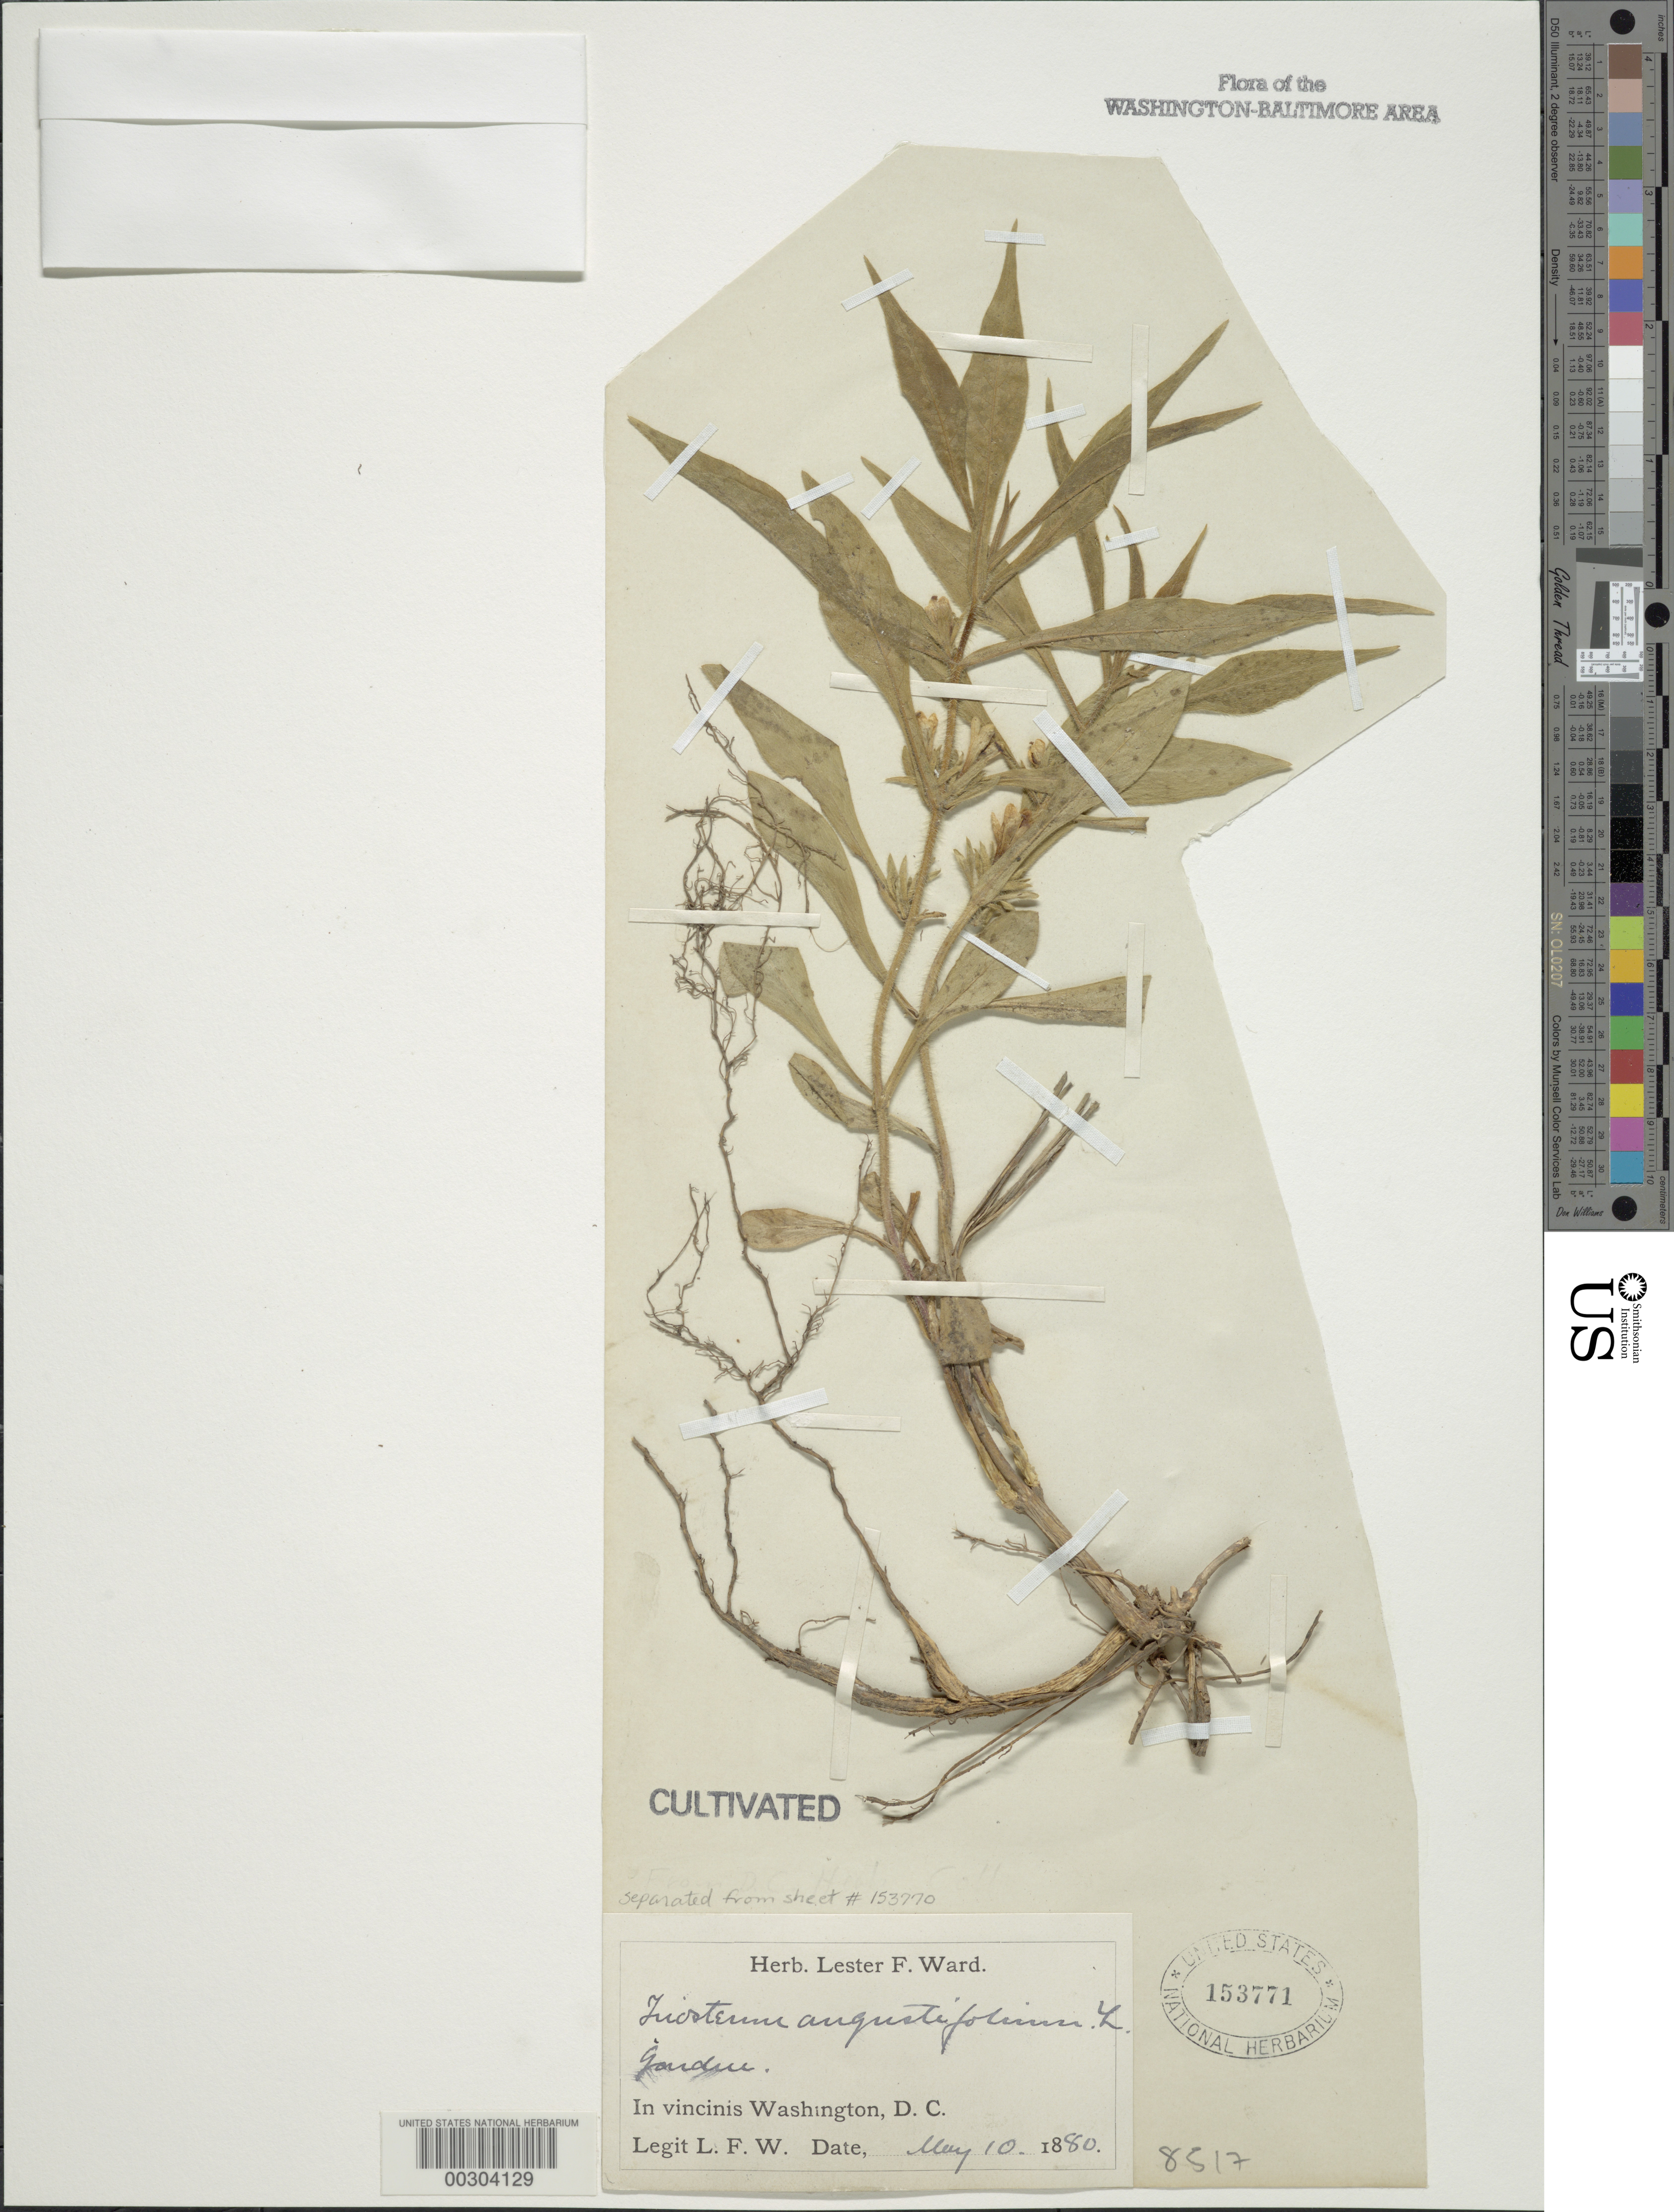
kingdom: Plantae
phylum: Tracheophyta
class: Magnoliopsida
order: Dipsacales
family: Caprifoliaceae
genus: Triosteum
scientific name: Triosteum angustifolium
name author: L.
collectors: L. F. Ward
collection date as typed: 10 May 1880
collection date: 1880-05-10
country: United States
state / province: District of Columbia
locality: Vicinity of Washington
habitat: Garden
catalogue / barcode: US 153771